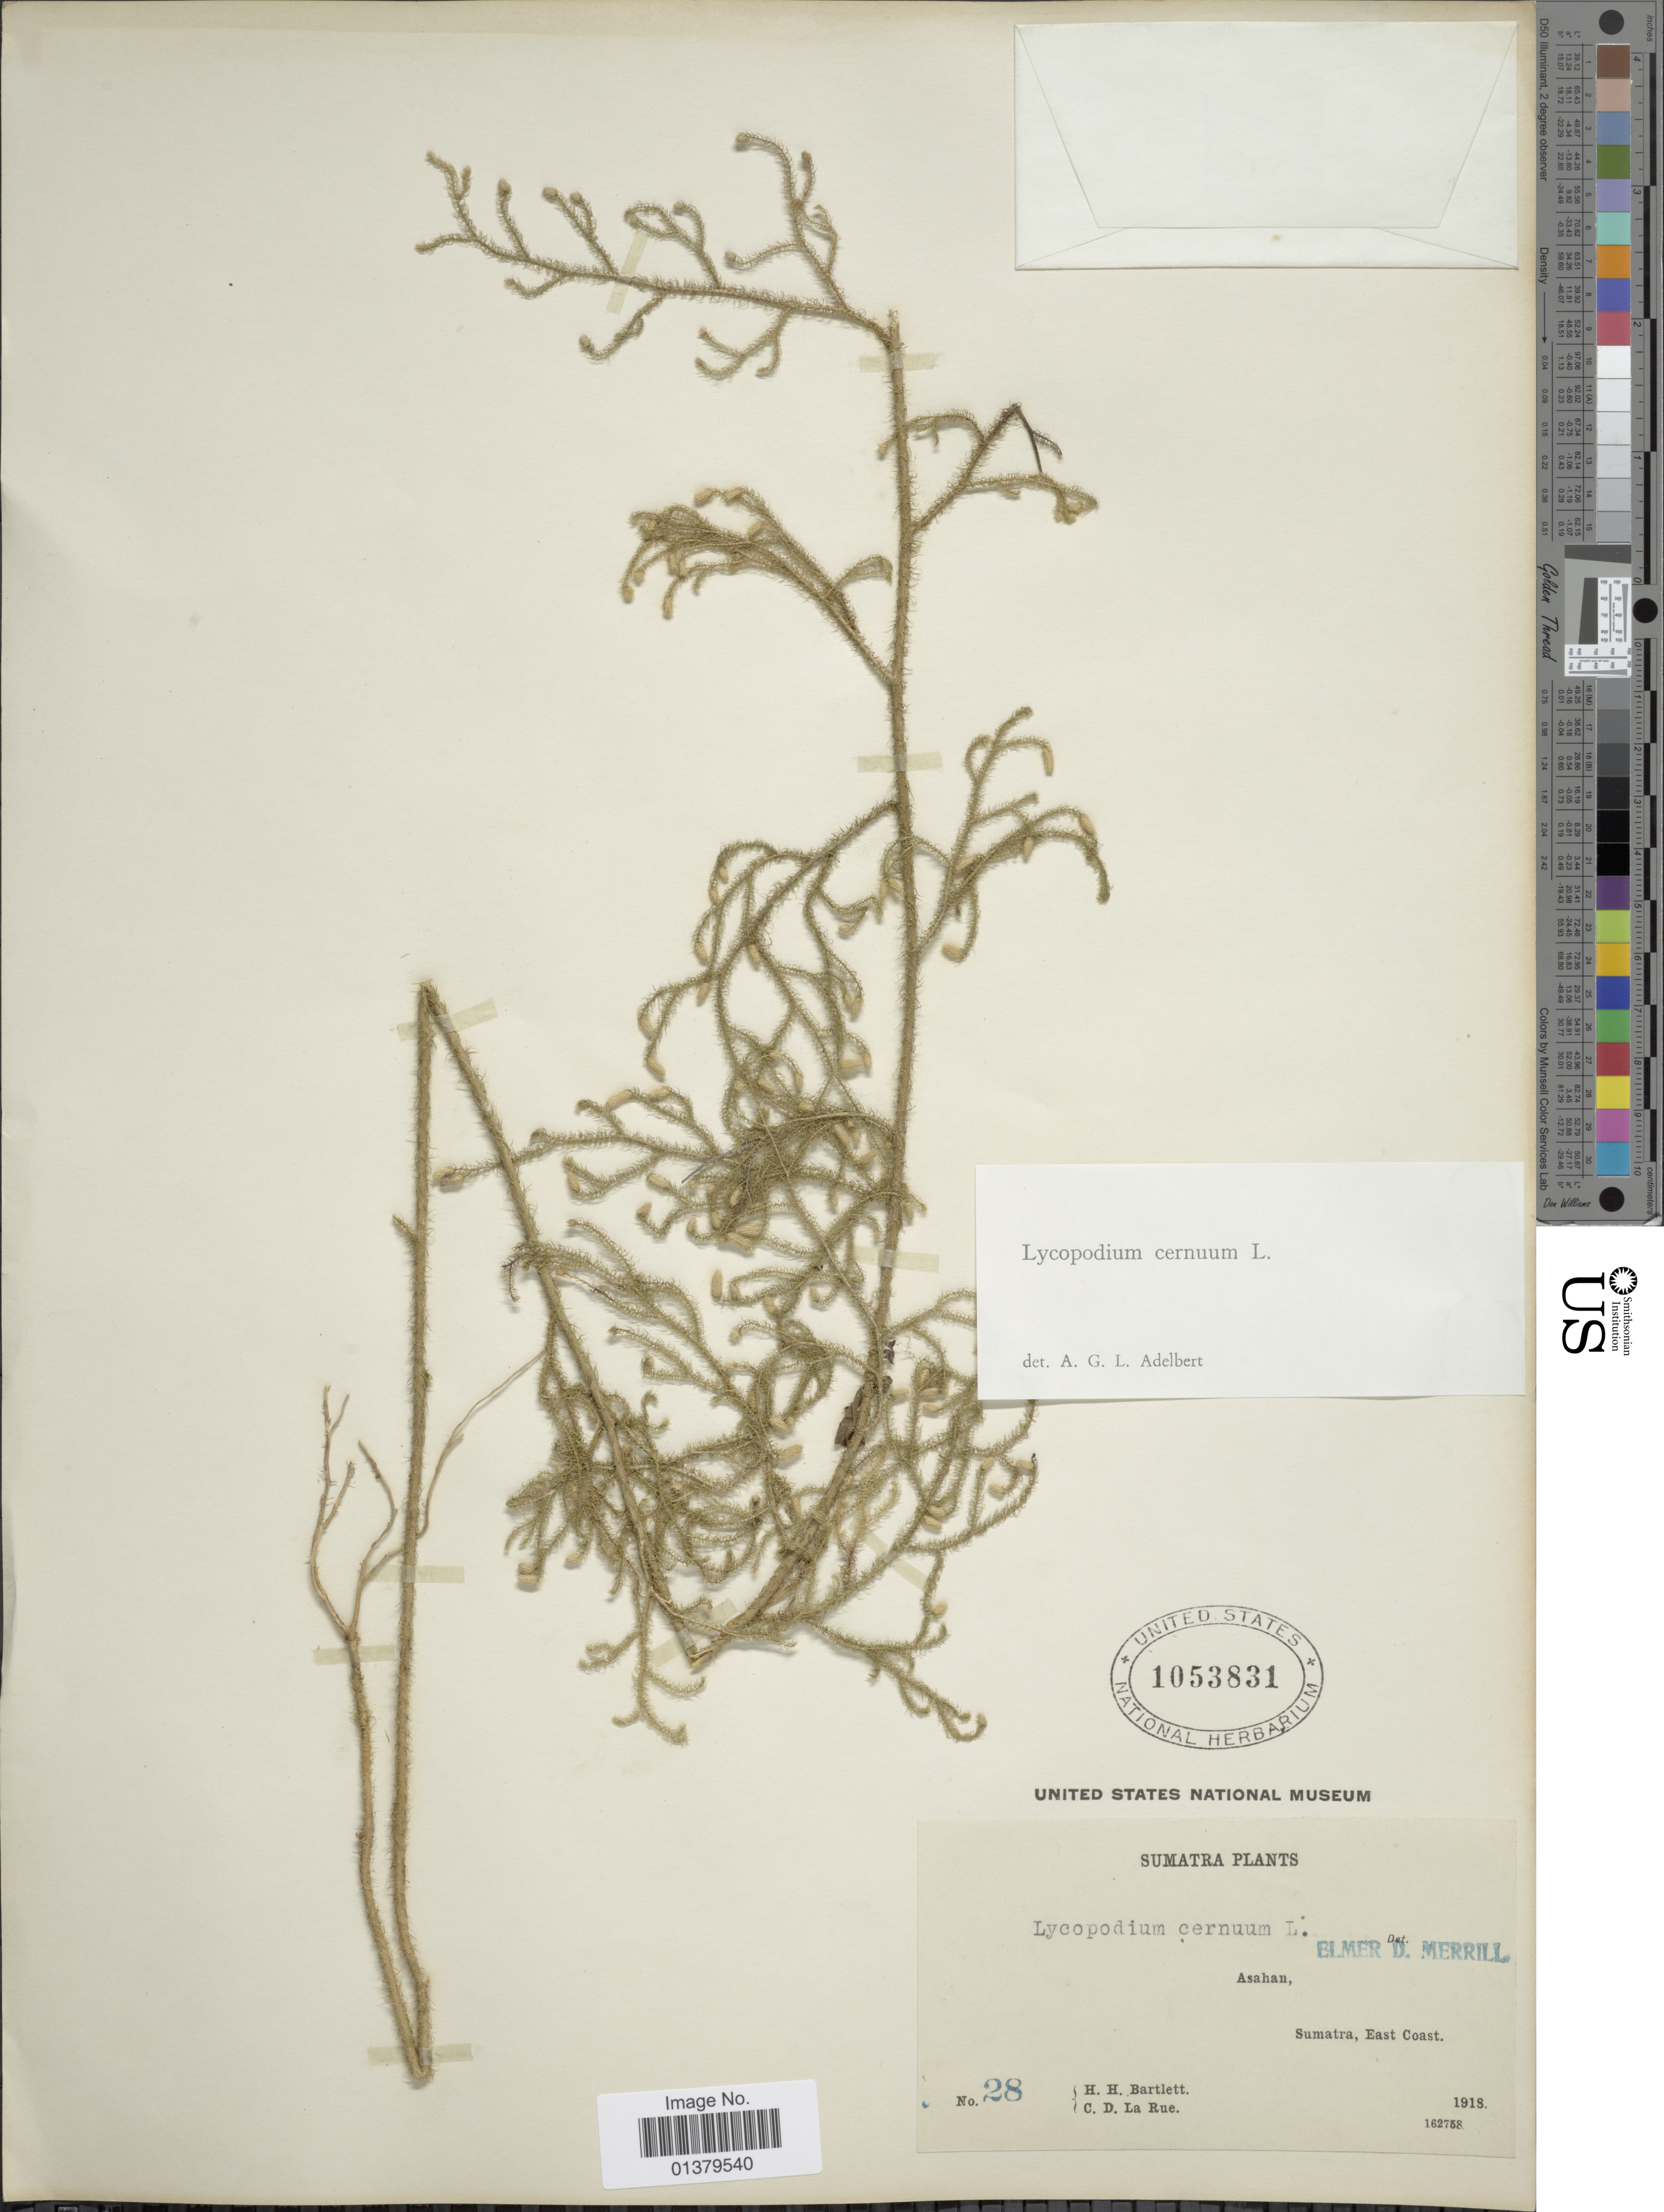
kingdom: Plantae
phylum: Tracheophyta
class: Lycopodiopsida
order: Lycopodiales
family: Lycopodiaceae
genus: Palhinhaea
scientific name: Palhinhaea cernua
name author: (L.) Vasc. & Franco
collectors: H. H. Bartlett & C. La Rue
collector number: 28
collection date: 1918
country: Indonesia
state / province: Sumatra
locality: Asahan, Sumatra, East Coast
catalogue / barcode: US 1053831